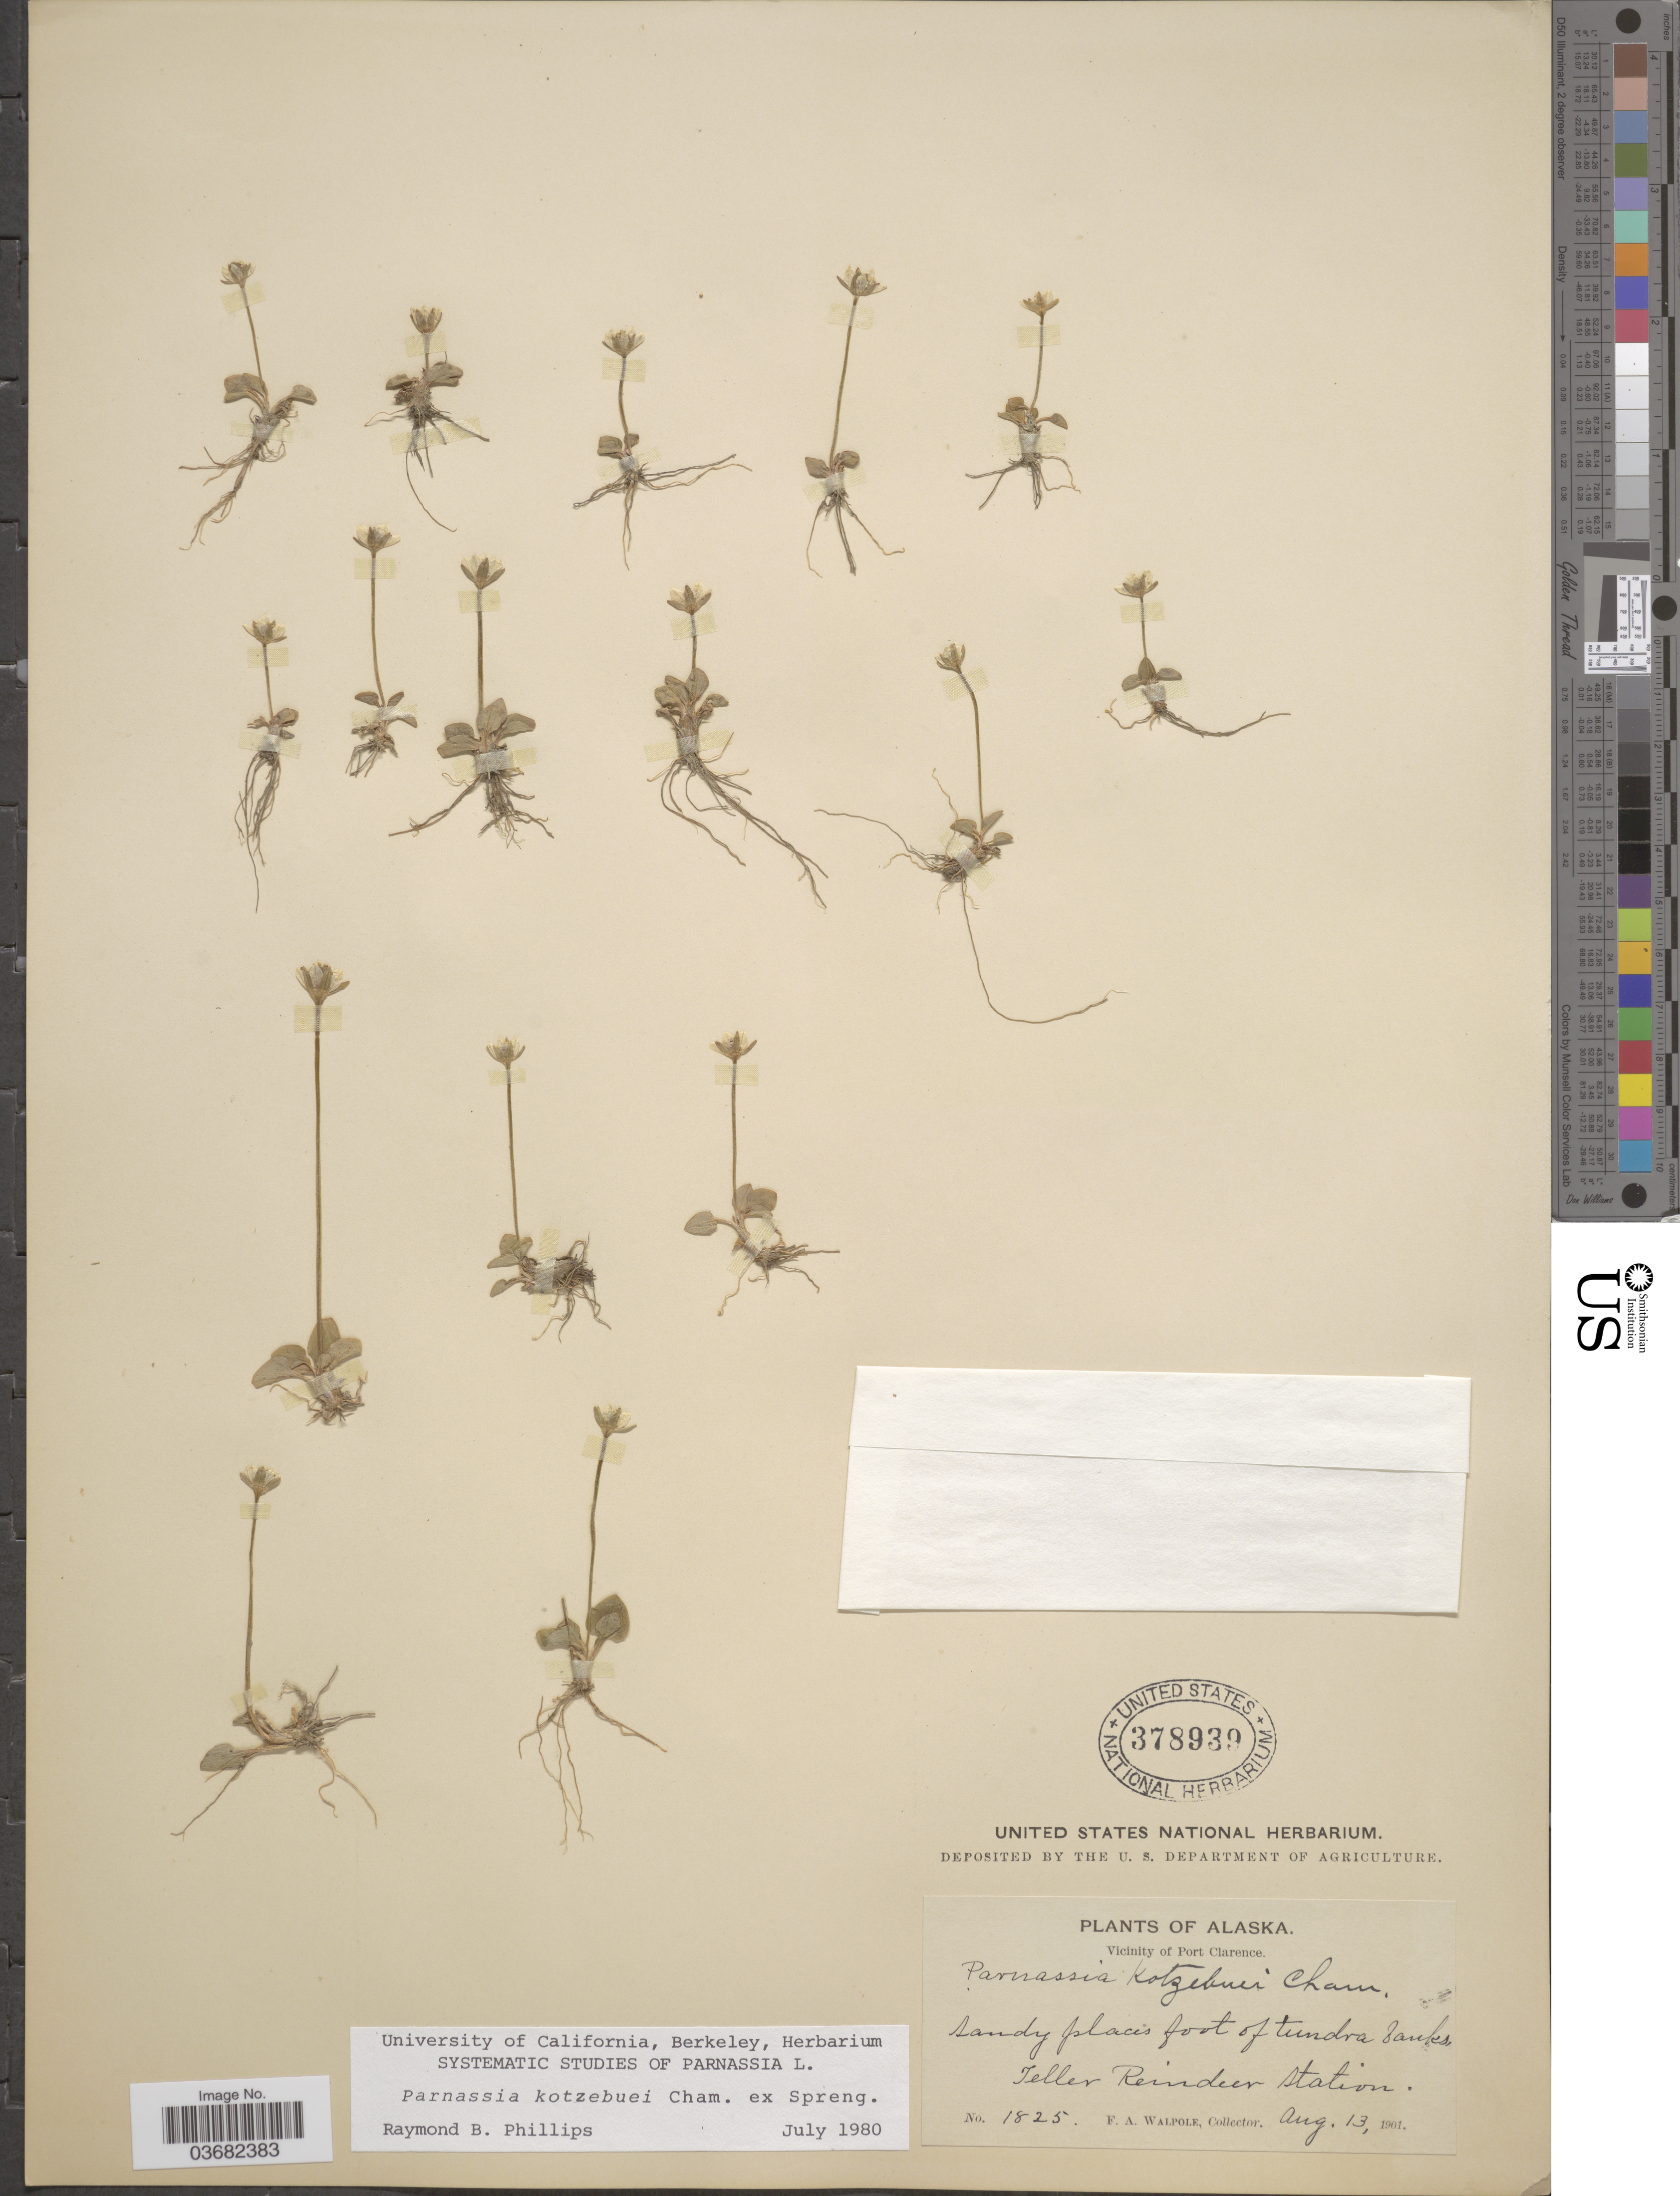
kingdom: Plantae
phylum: Tracheophyta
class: Magnoliopsida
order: Celastrales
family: Parnassiaceae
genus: Parnassia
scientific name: Parnassia kotzebuei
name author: Cham. ex Spreng.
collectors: F. Walpole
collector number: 1825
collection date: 1901-08-13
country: United States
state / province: Alaska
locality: Vicinity of Port Clarence. Sandy places foot of tundra banks, Teller Reindeer station.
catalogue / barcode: US 378939